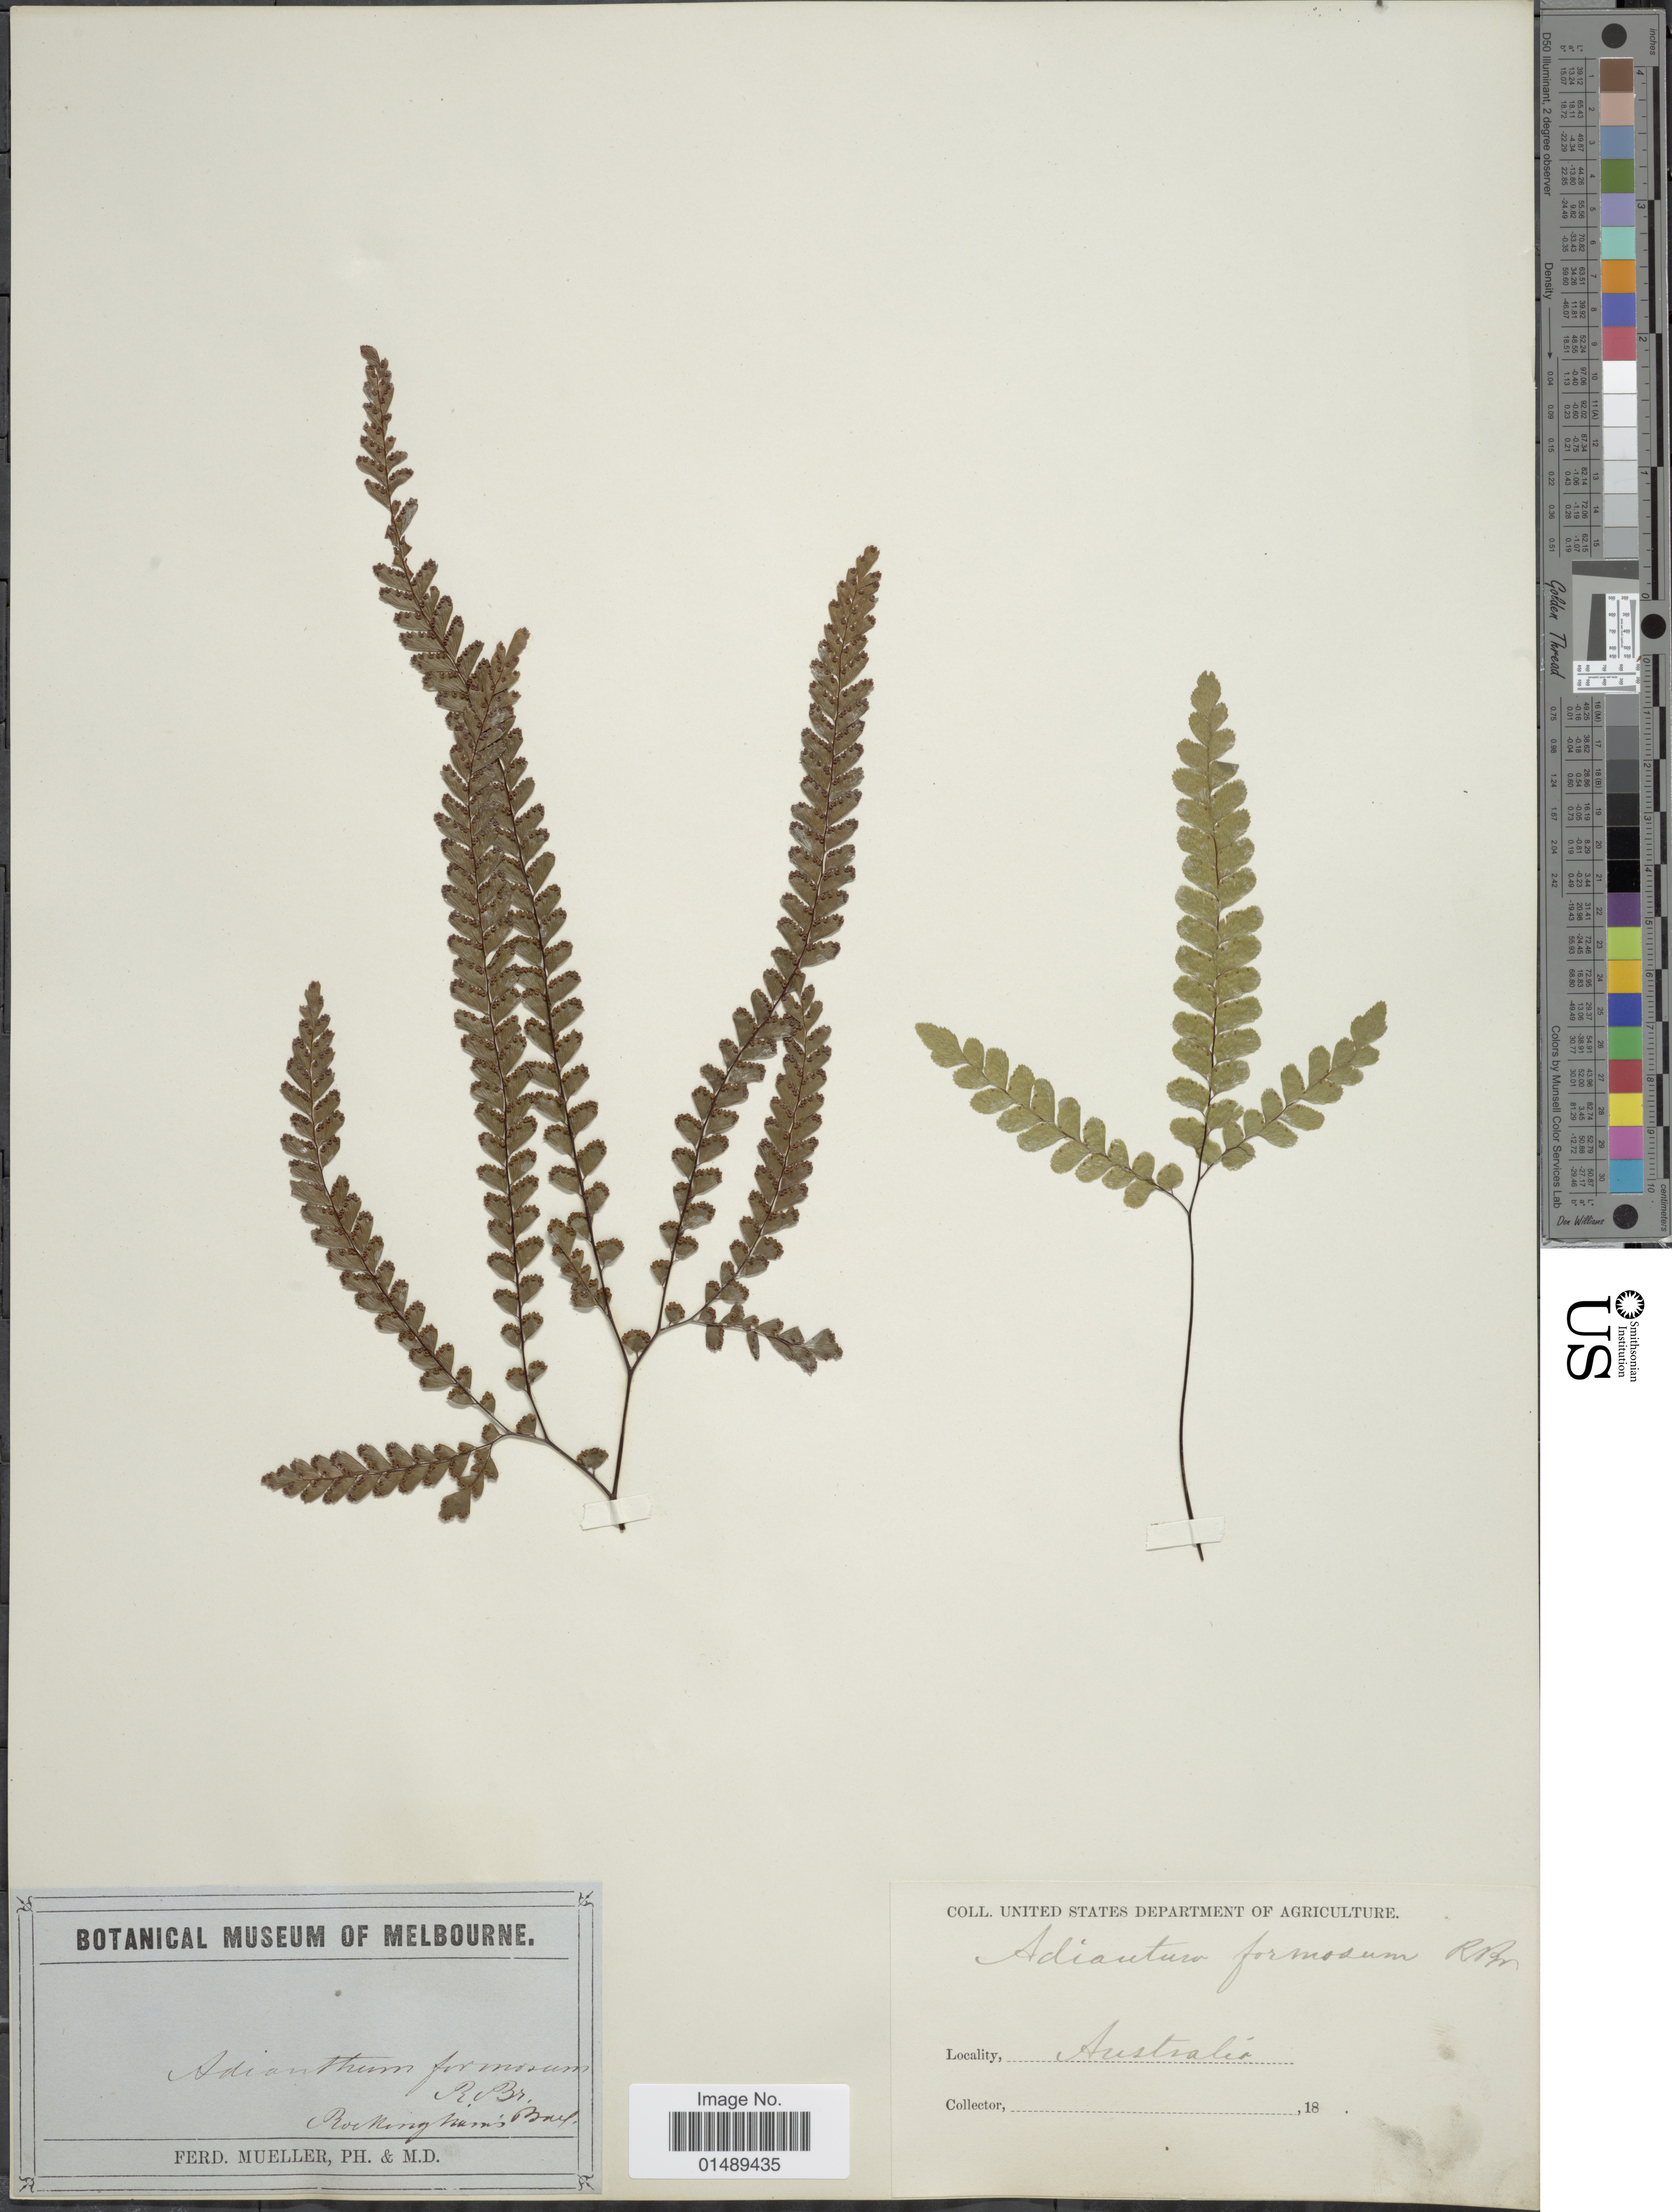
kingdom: Plantae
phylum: Tracheophyta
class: Polypodiopsida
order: Polypodiales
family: Pteridaceae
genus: Adiantum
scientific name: Adiantum formosum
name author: R. Br.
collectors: F. Mueller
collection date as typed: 18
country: Australia